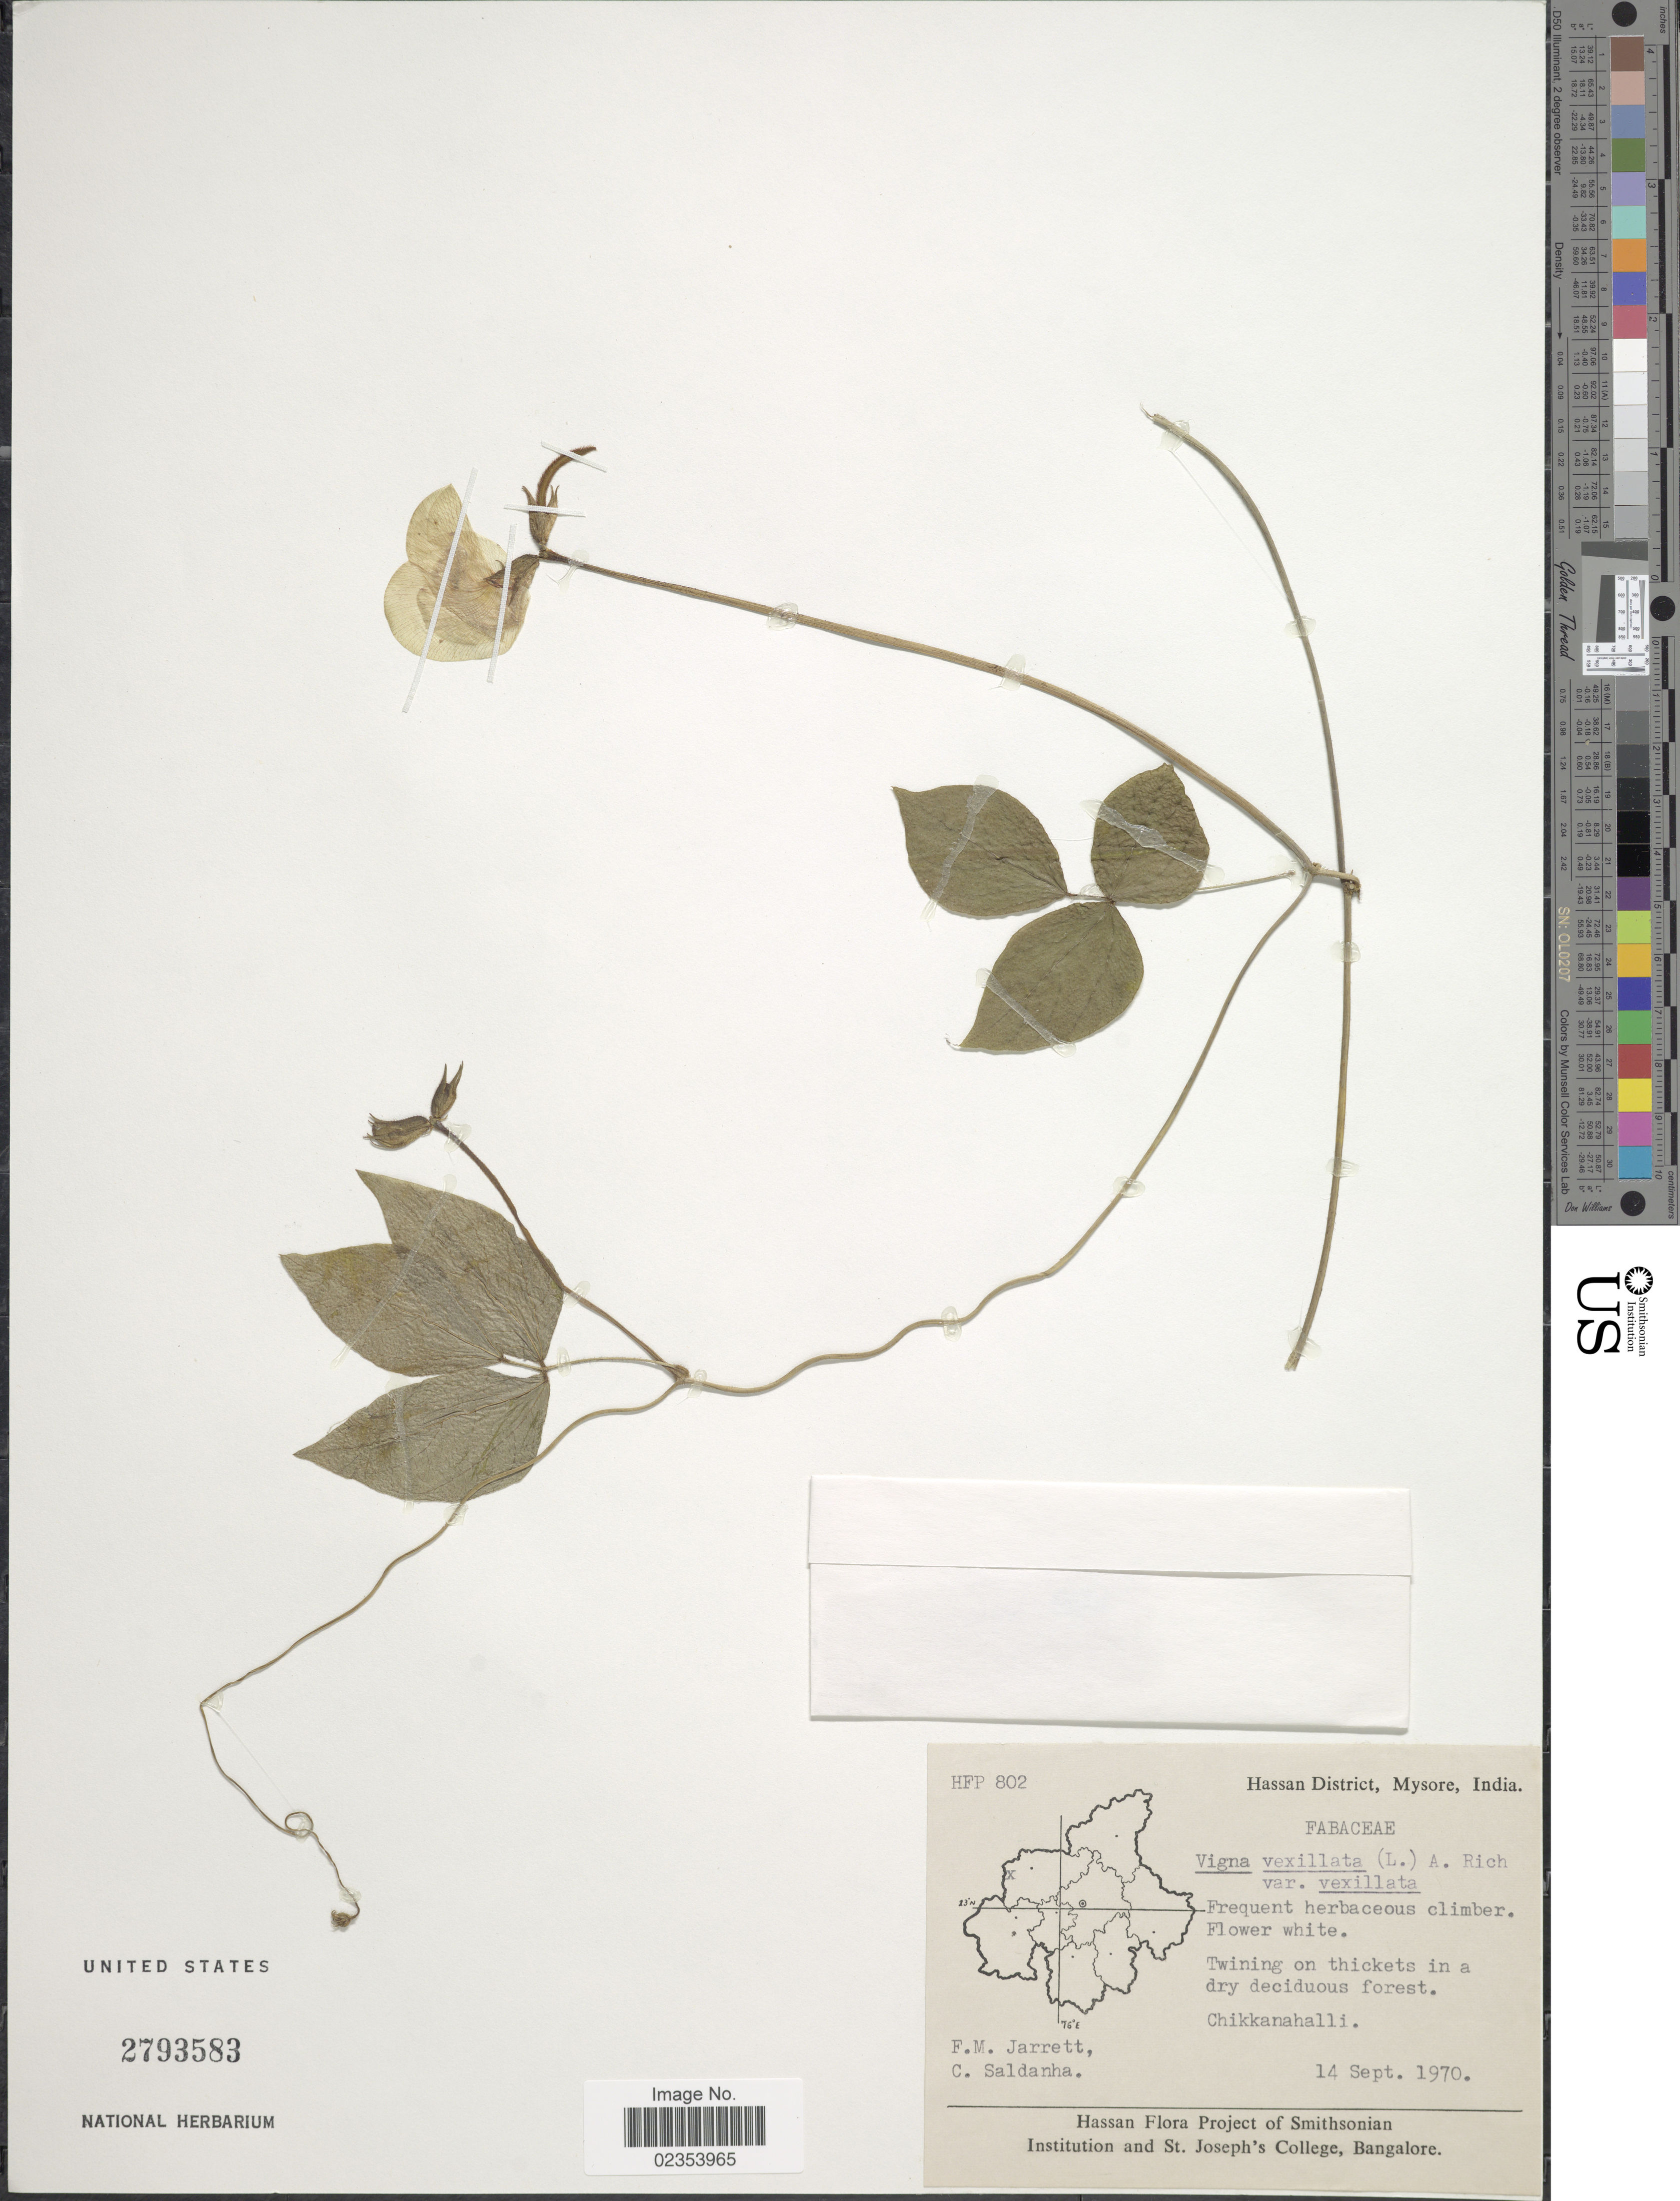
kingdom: Plantae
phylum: Tracheophyta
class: Magnoliopsida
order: Fabales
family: Fabaceae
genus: Vigna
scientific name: Vigna vexillata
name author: (L.) A. Rich.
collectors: F. M. Jarrett & C. Saldanha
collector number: HFP802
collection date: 1970-09-14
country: India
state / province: Karnataka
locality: Hassan District, Mysore, India. Chikkanahalli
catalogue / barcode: US 2793583